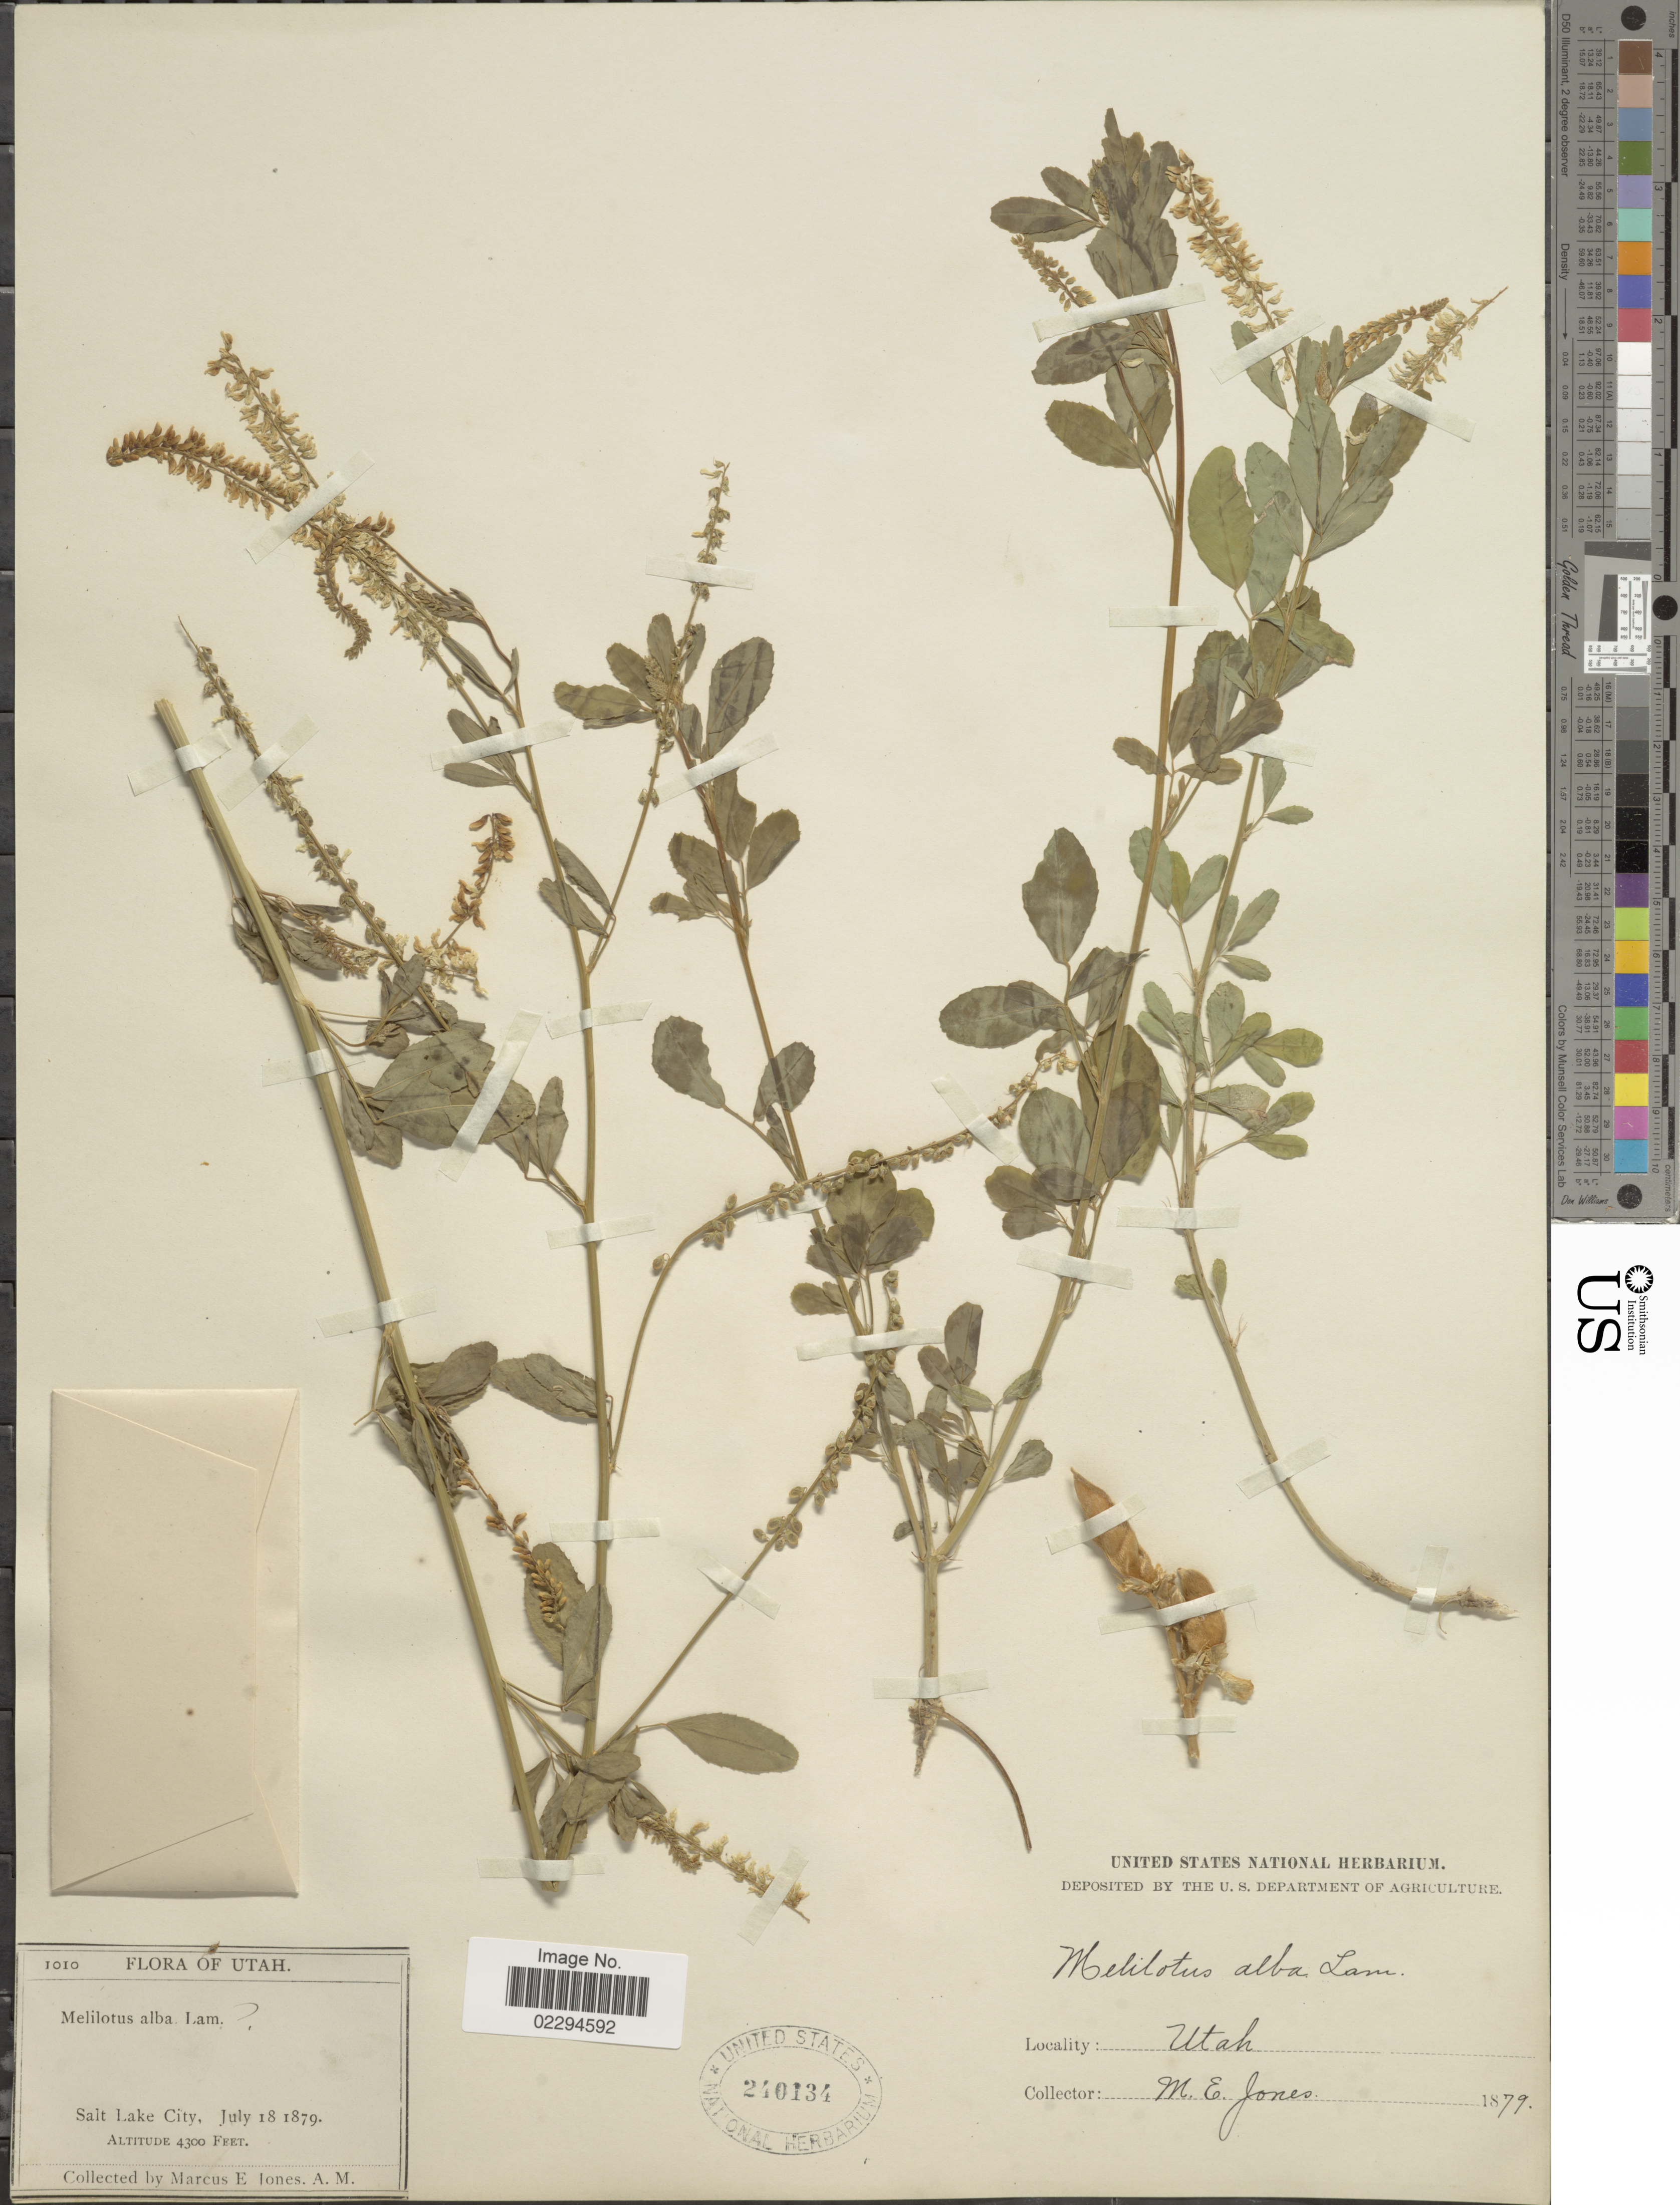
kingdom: Plantae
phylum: Tracheophyta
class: Magnoliopsida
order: Fabales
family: Fabaceae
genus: Melilotus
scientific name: Melilotus albus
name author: Medik.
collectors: M. E. Jones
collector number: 1010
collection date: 1879-07-18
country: United States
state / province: Utah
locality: Salt Lake City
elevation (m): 1311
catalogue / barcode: US 240134